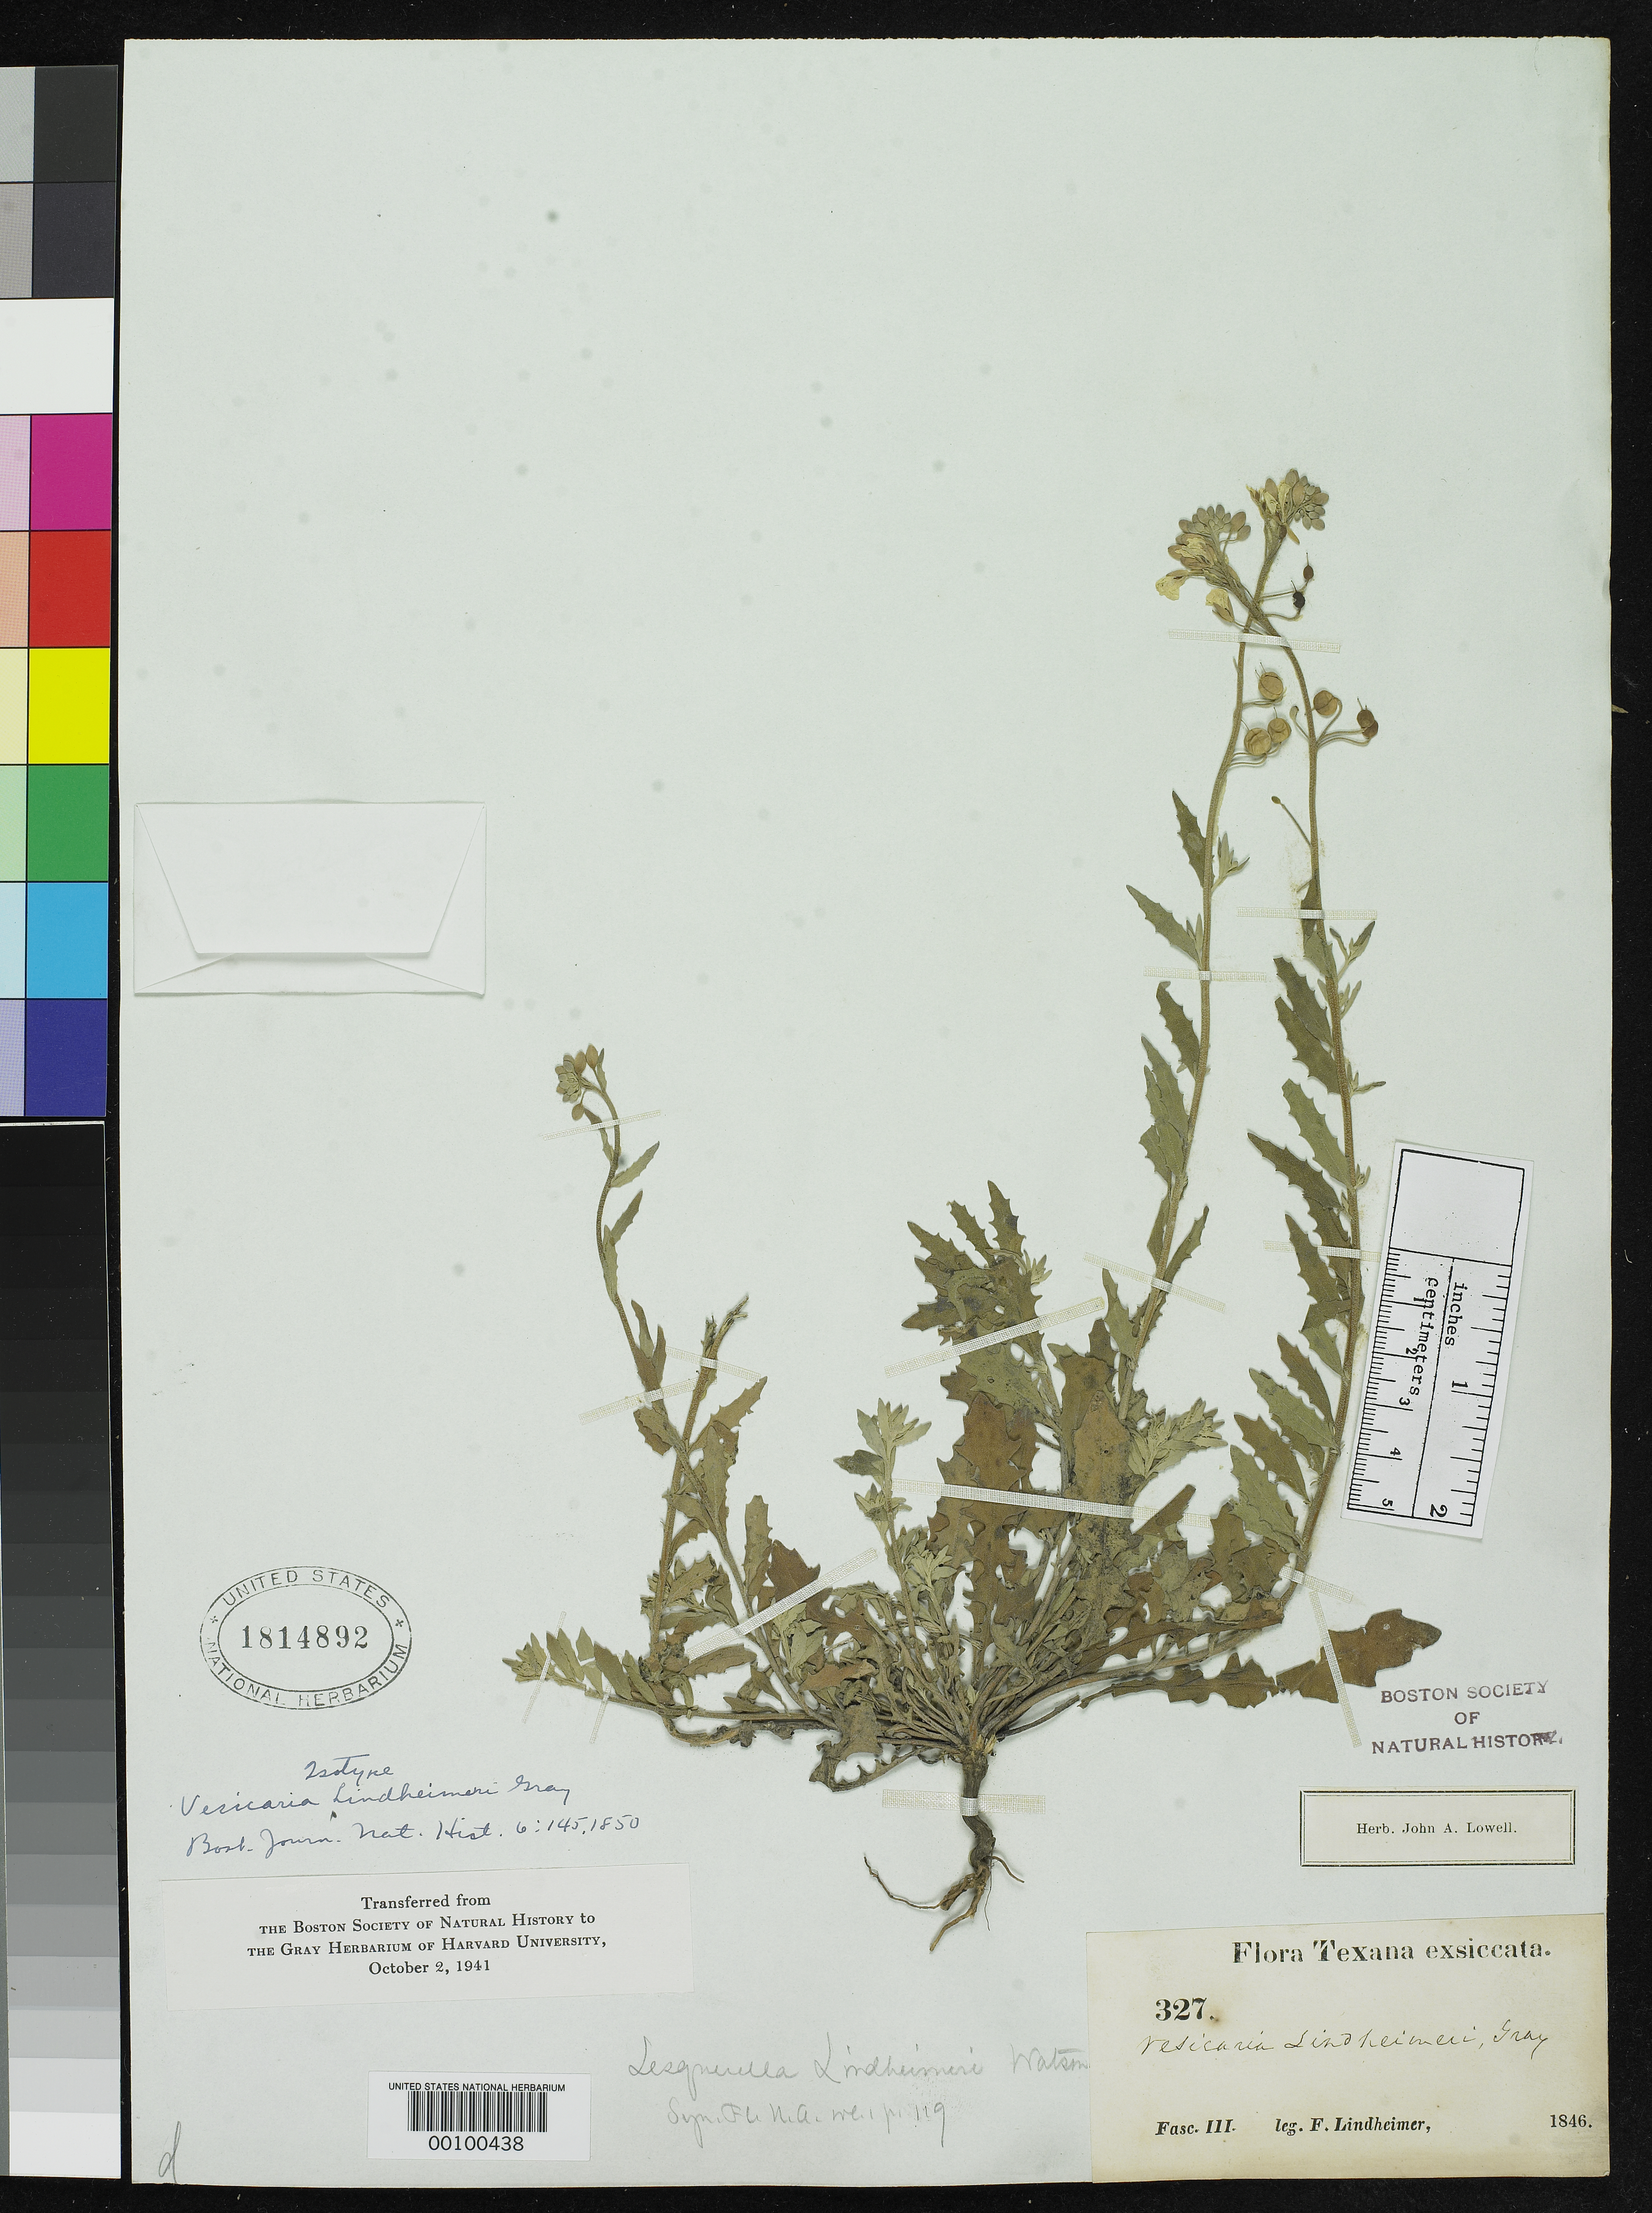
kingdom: Plantae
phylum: Tracheophyta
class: Magnoliopsida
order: Brassicales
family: Brassicaceae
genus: Physaria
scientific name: Physaria lindheimeri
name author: A. Gray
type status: Isotype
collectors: F. J. Lindheimer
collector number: III 327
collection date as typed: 1846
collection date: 1846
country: United States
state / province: Texas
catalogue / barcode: US 1814892